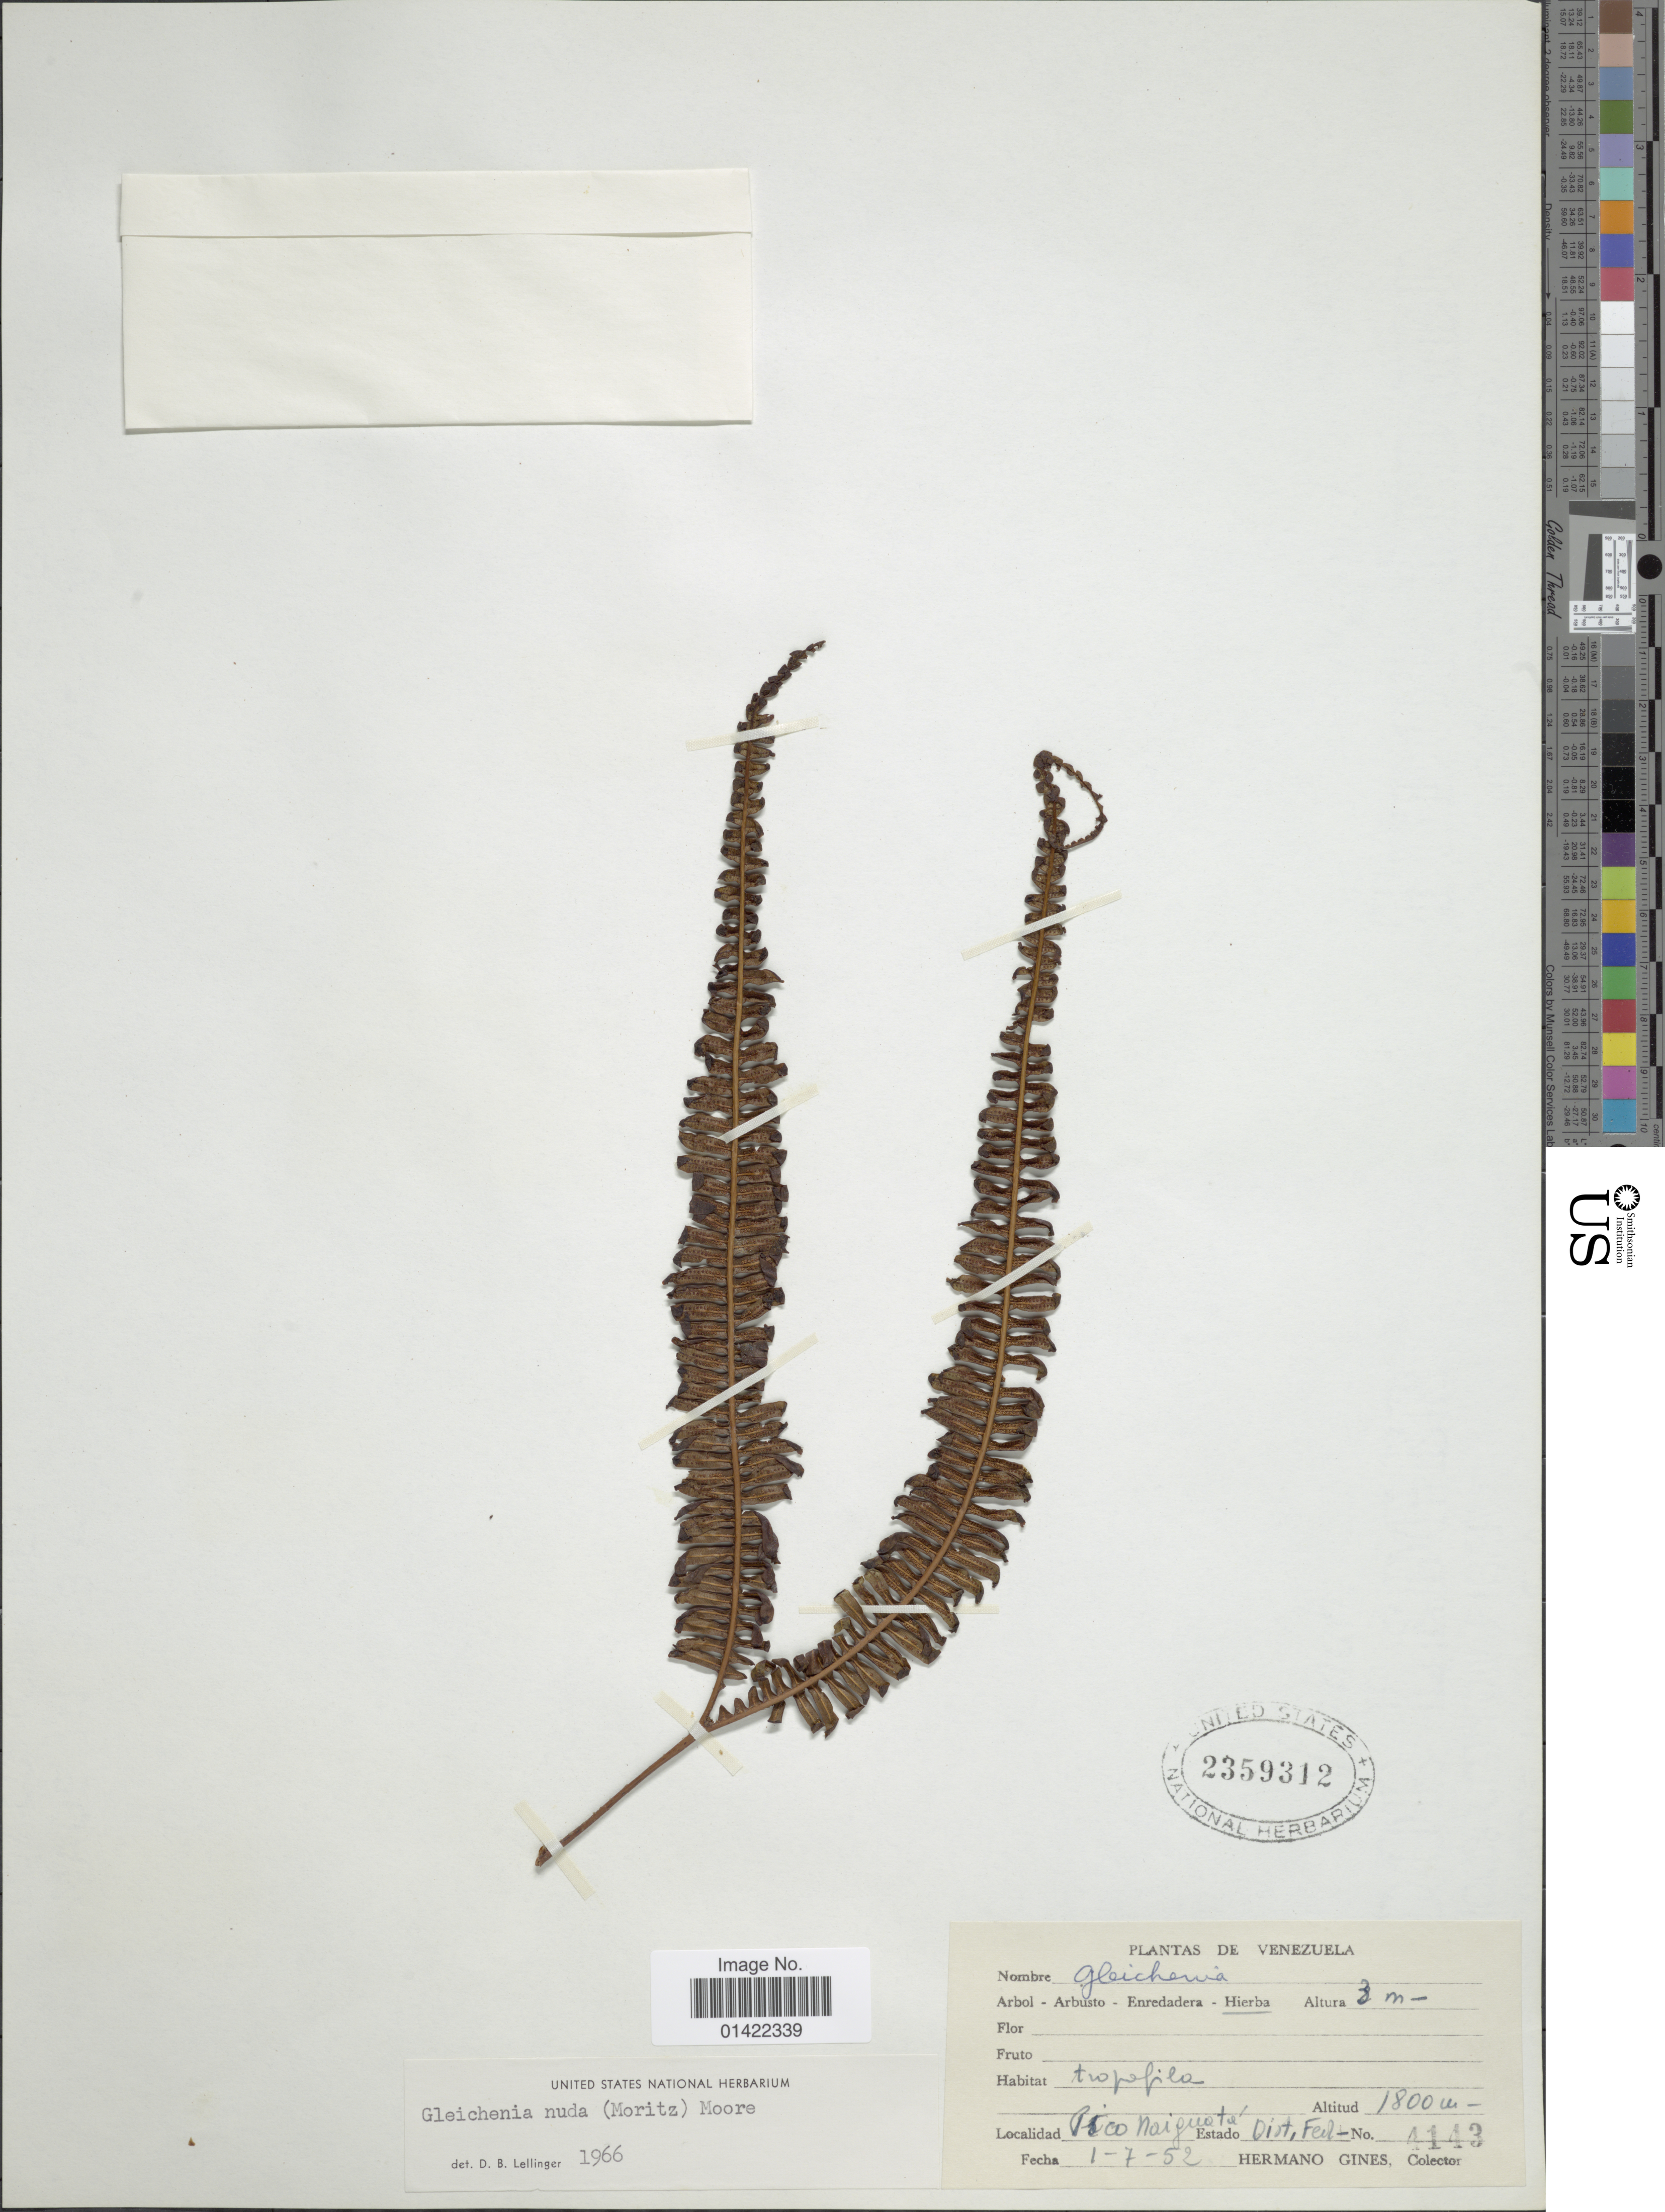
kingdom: Plantae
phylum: Tracheophyta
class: Polypodiopsida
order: Gleicheniales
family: Gleicheniaceae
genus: Sticherus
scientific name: Sticherus nudus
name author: (Moritz ex Reichardt) Nakai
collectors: Bro. Gines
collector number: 4143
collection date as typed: Transcribed d/m/y: 1/7/52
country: Venezuela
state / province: Vargas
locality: Pico Naiguatá, Dist. Fed. [Distrito Federal]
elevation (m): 1800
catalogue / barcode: US 2359312